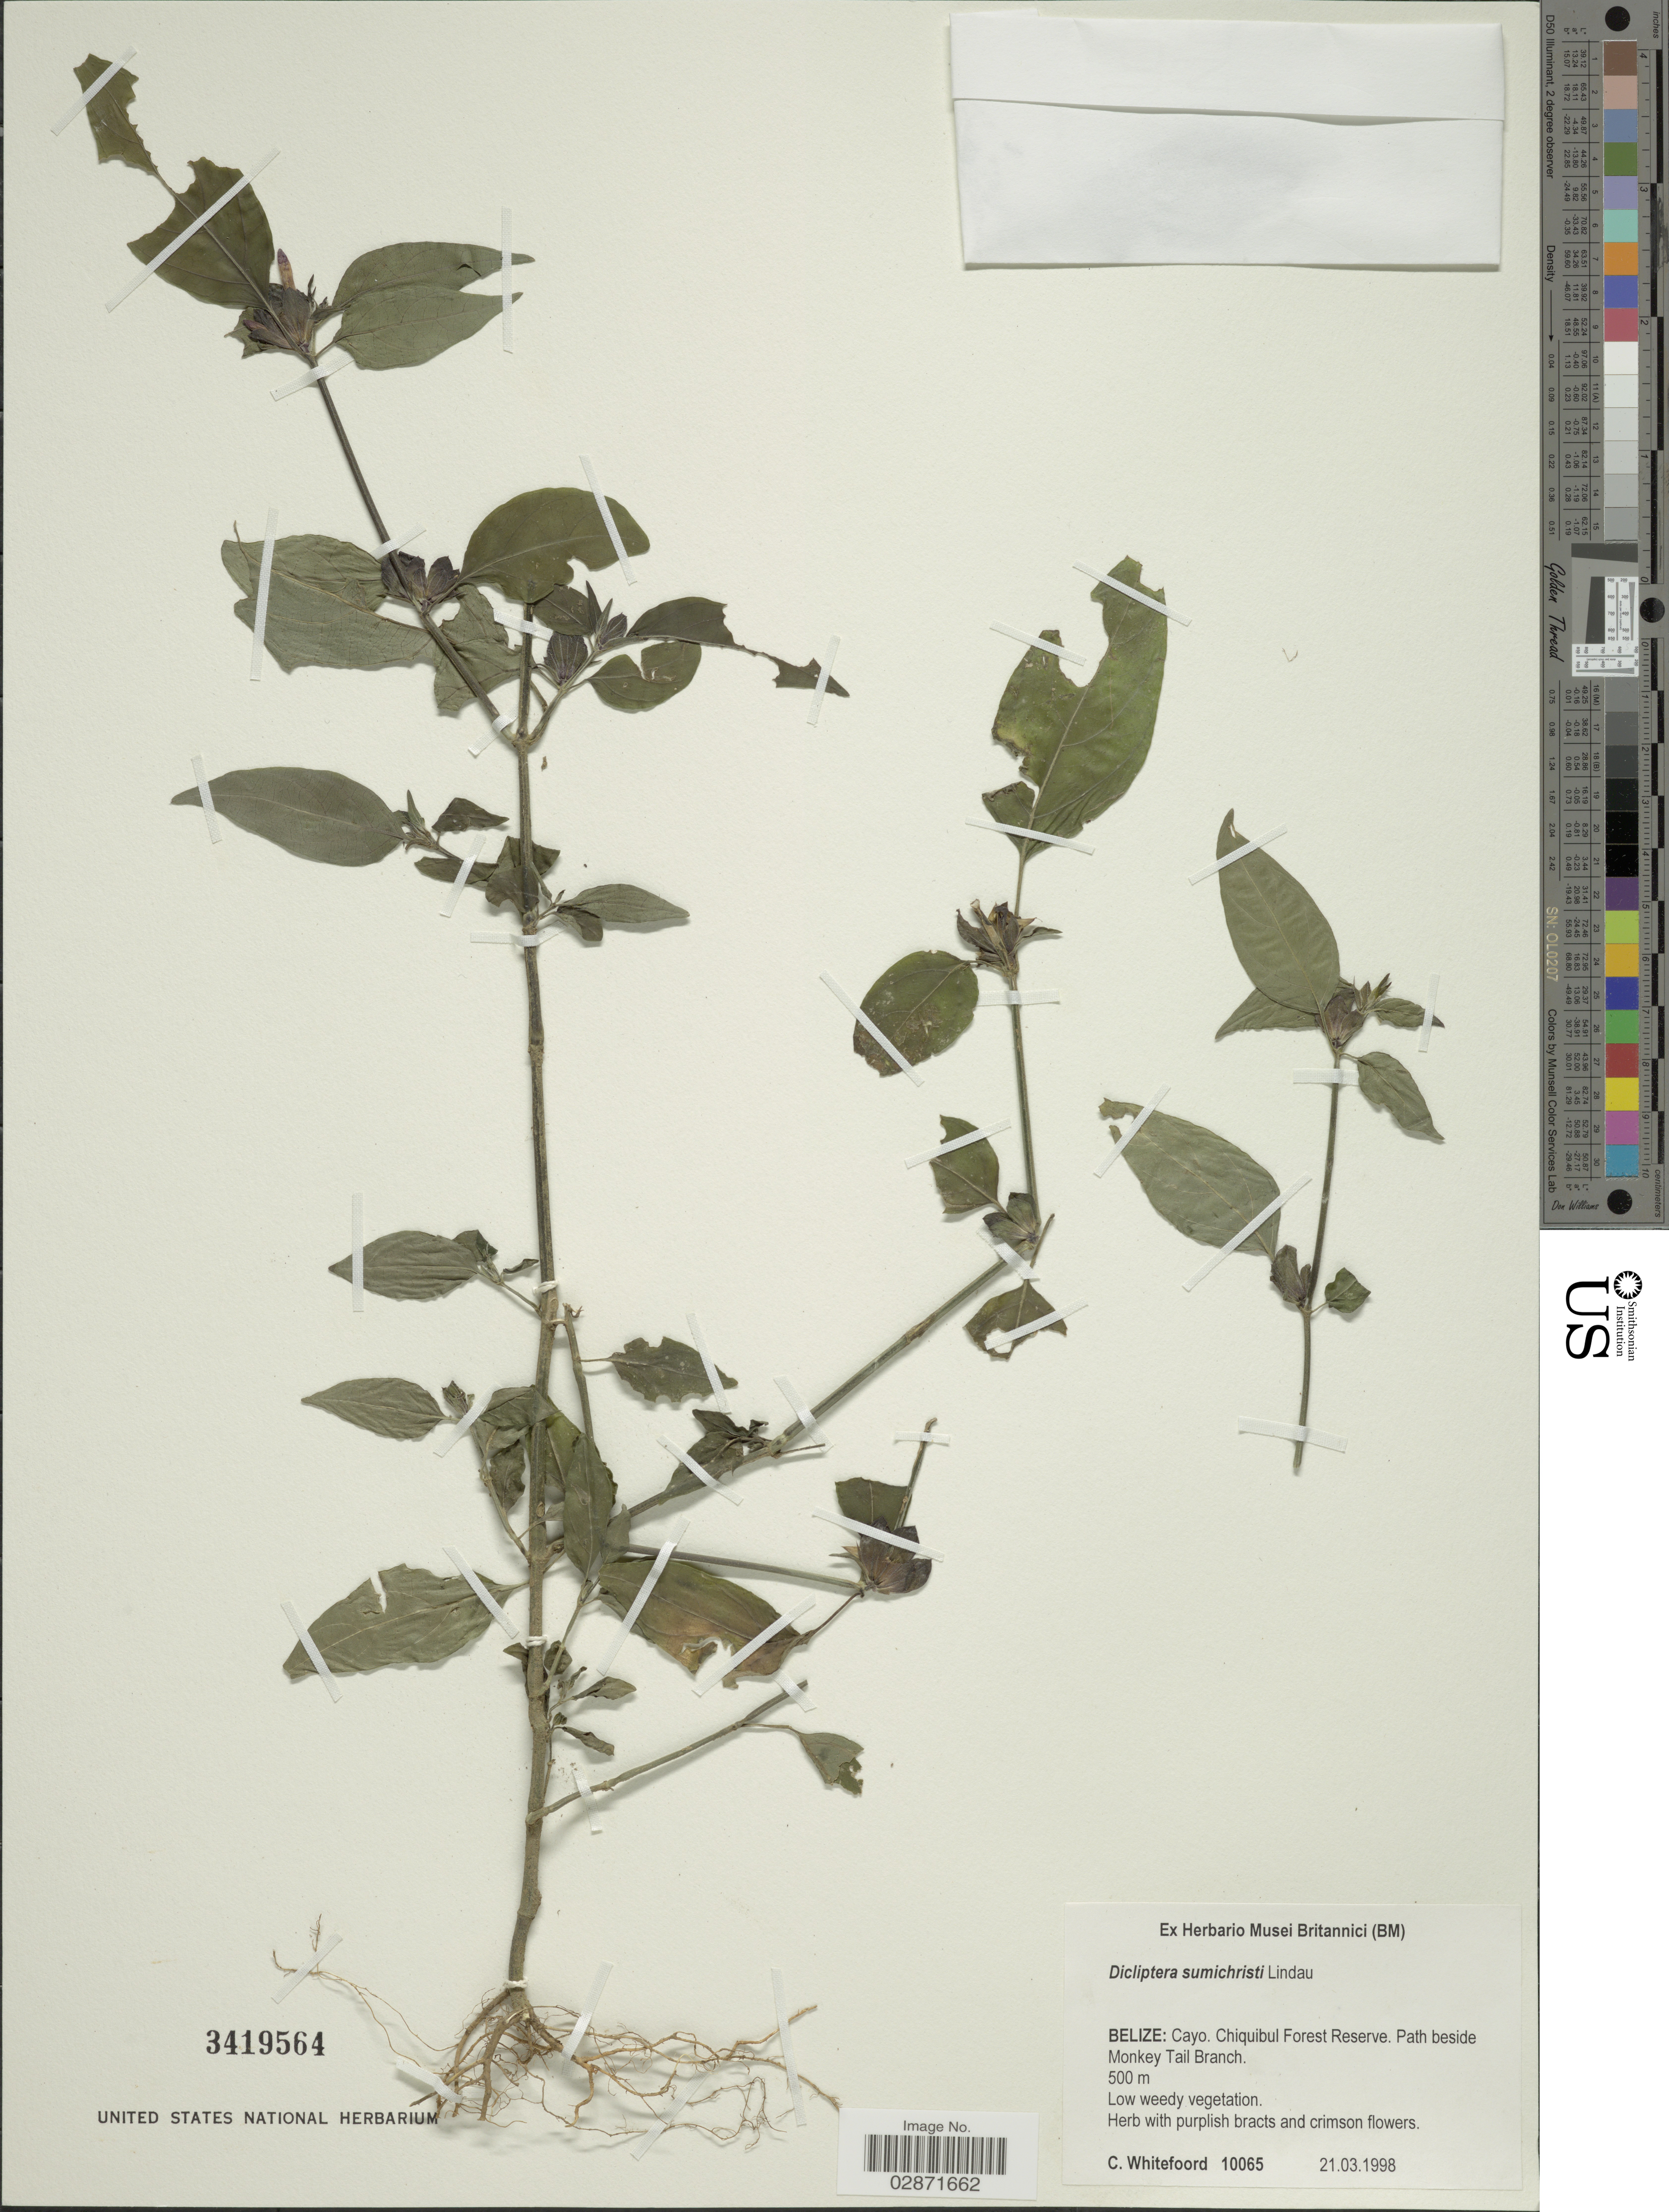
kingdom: Plantae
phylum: Tracheophyta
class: Magnoliopsida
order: Lamiales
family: Acanthaceae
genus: Dicliptera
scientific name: Dicliptera sumichrastii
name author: Lindau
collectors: C. Whitefoord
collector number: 10065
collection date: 1998-03-21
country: Belize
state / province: Cayo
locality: Chiquibul Forest Reserve, Path beside Monkey Tail Branch.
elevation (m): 500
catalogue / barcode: US 3419564